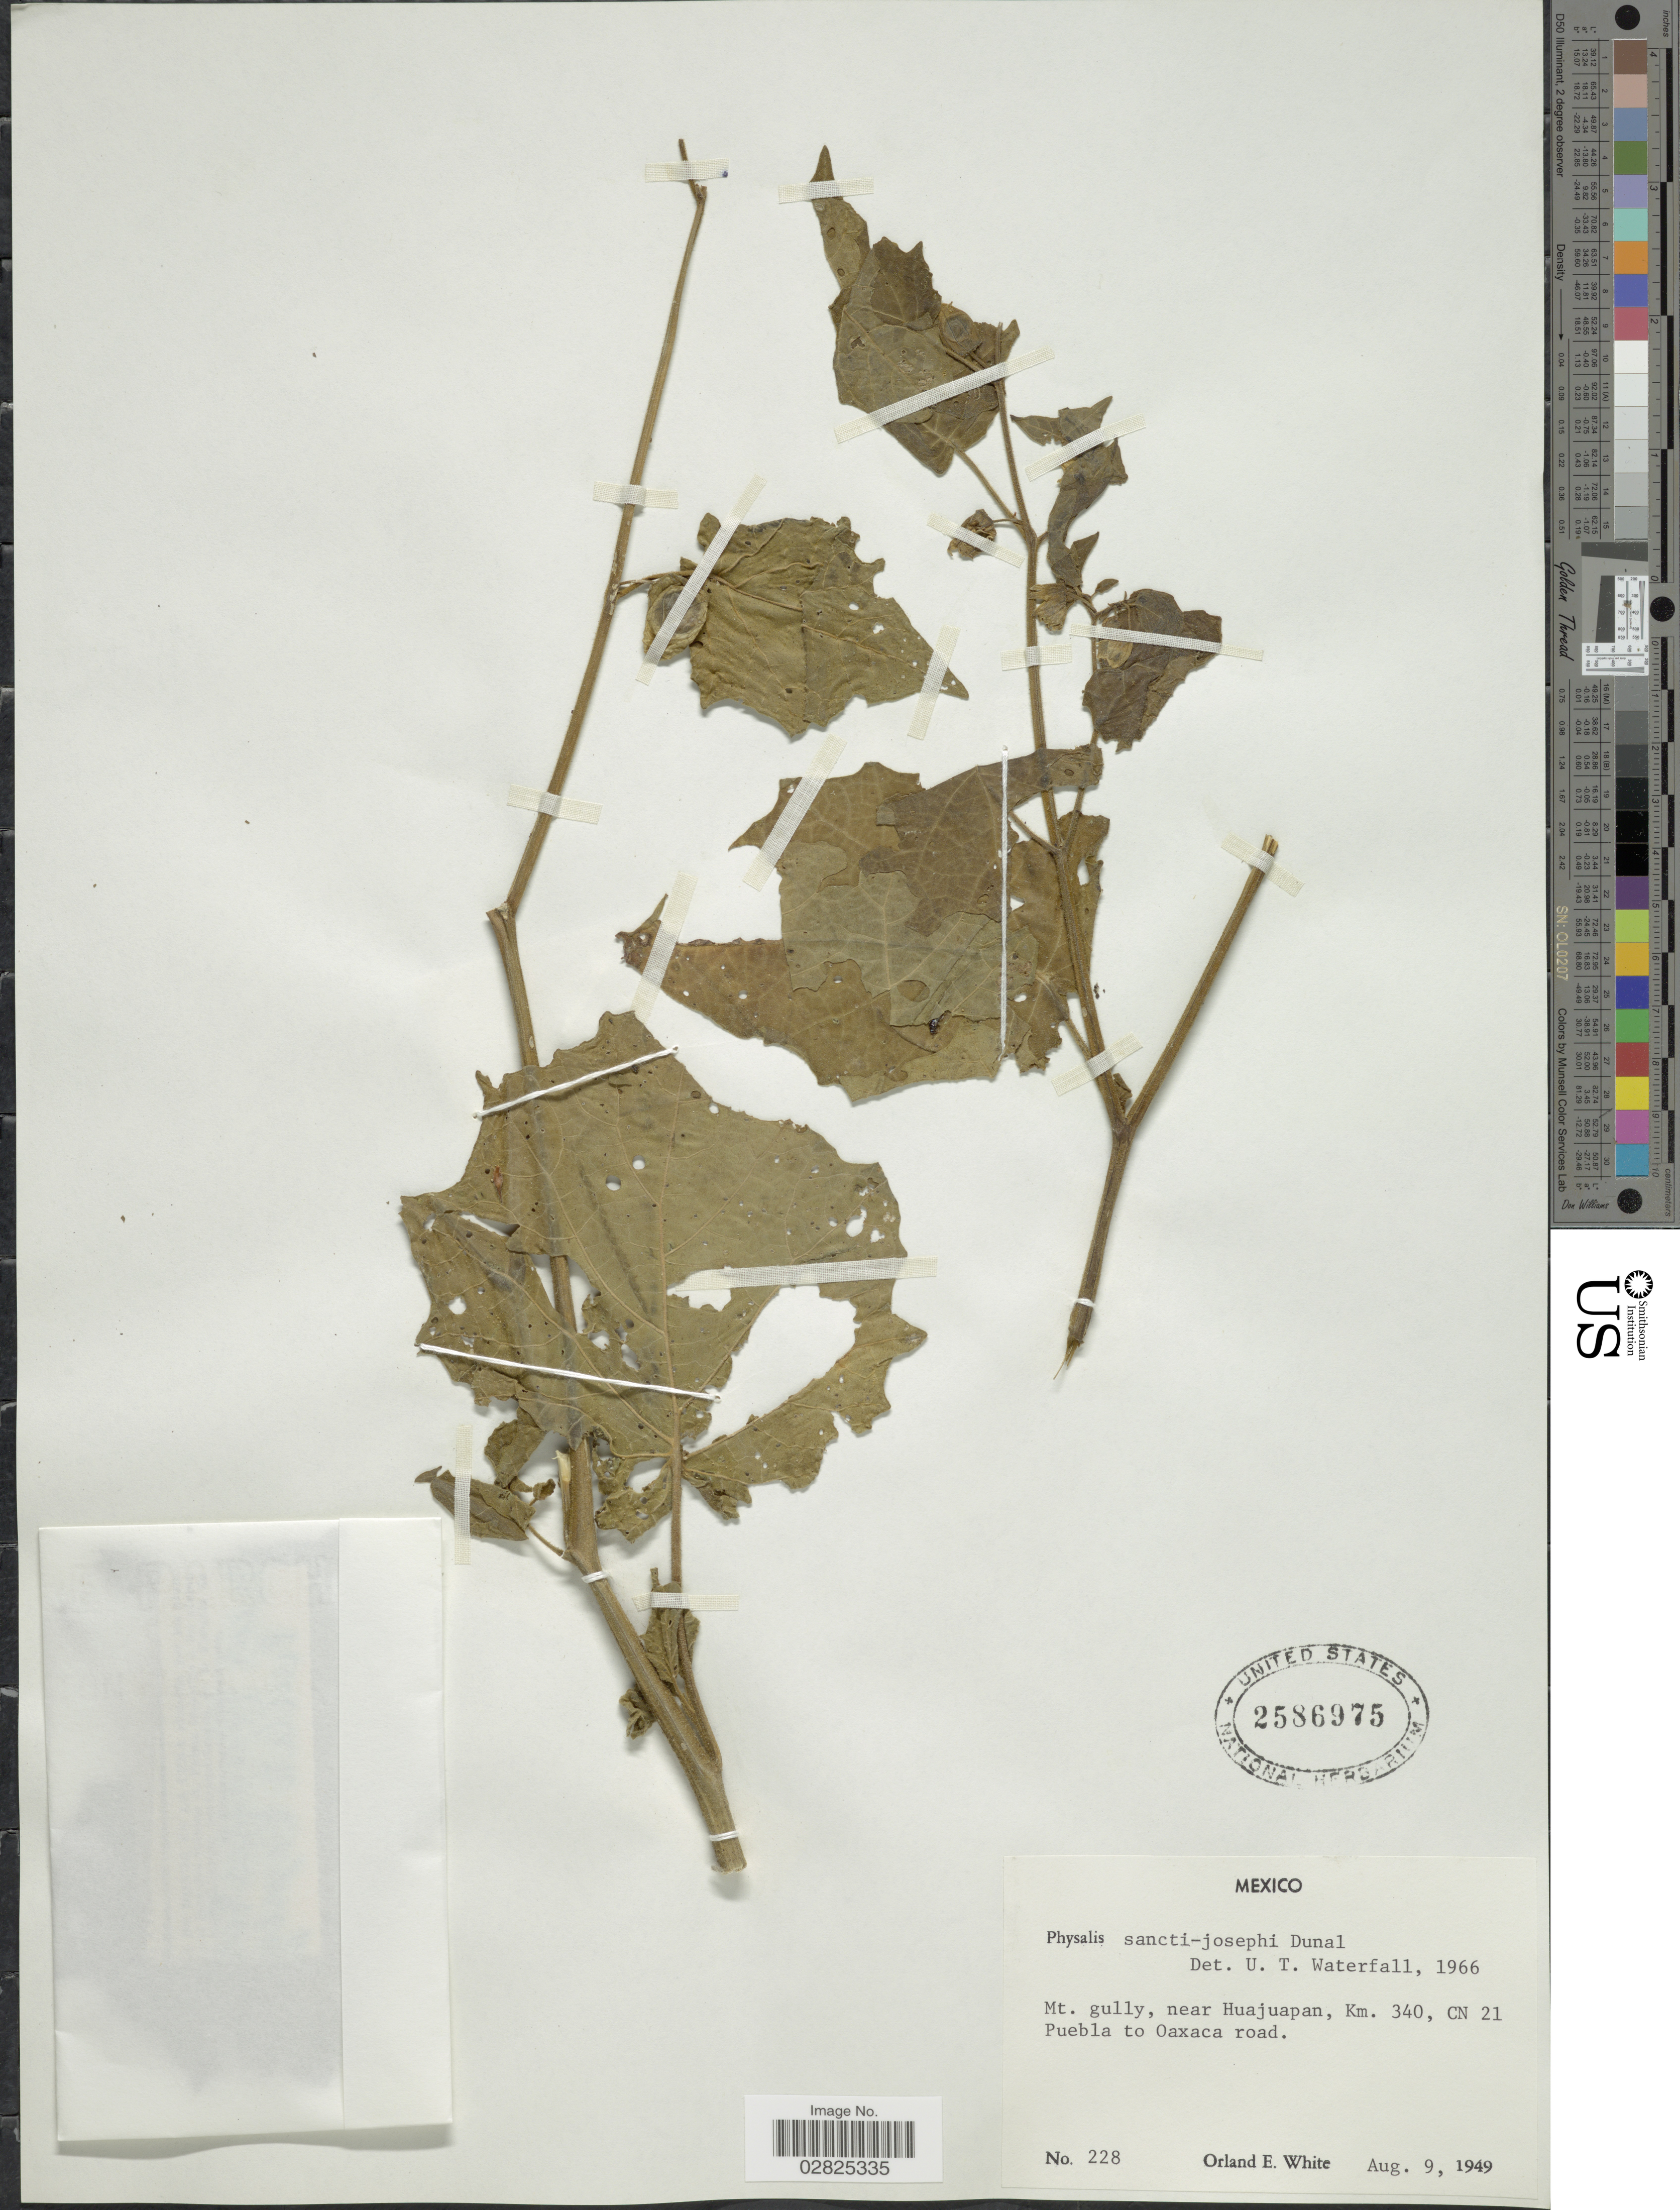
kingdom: Plantae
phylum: Tracheophyta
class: Magnoliopsida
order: Solanales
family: Solanaceae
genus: Physalis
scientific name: Physalis sancti-josephii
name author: Dunal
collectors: O. E. White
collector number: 228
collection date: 1949-08-09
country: Mexico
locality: Mt. gully, near Huajuapan, Km. 340, CN 21 Puebla to Oaxaca road.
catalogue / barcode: US 2586975